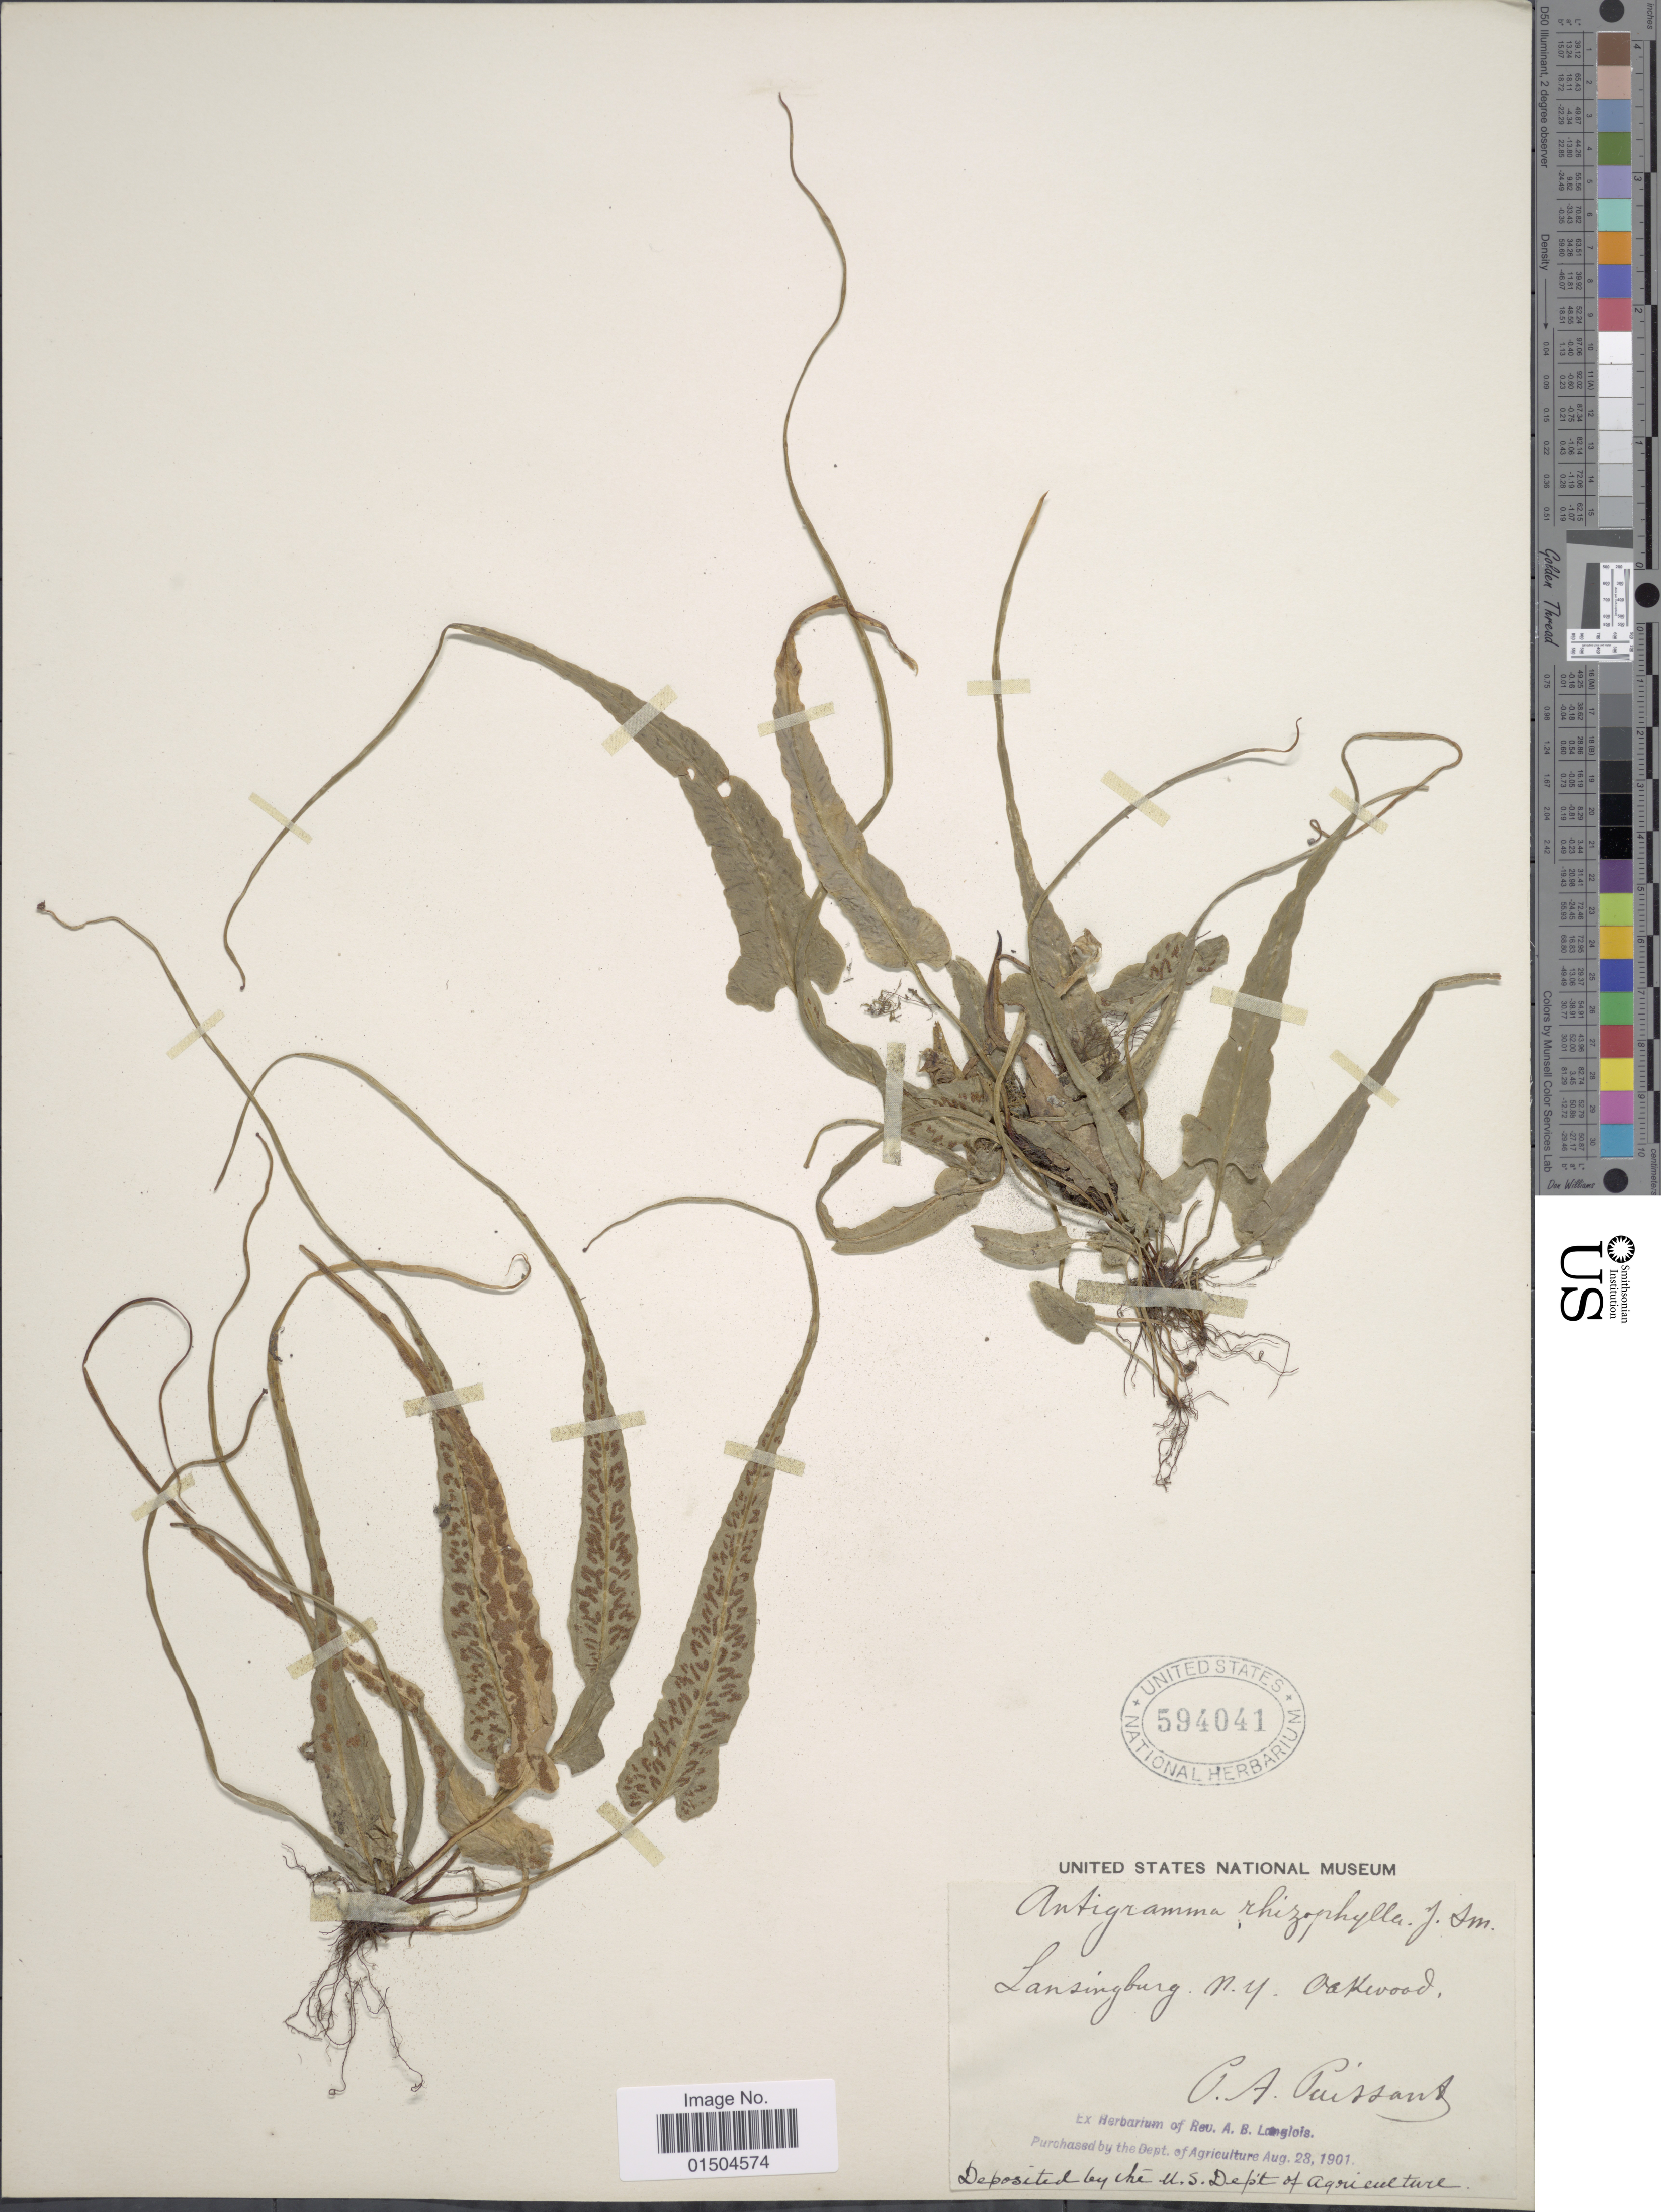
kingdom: Plantae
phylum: Tracheophyta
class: Polypodiopsida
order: Polypodiales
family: Aspleniaceae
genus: Asplenium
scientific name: Asplenium rhizophyllum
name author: L.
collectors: P. Puissant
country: United States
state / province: New York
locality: Lansingburg, Oakwood.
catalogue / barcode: US 594041